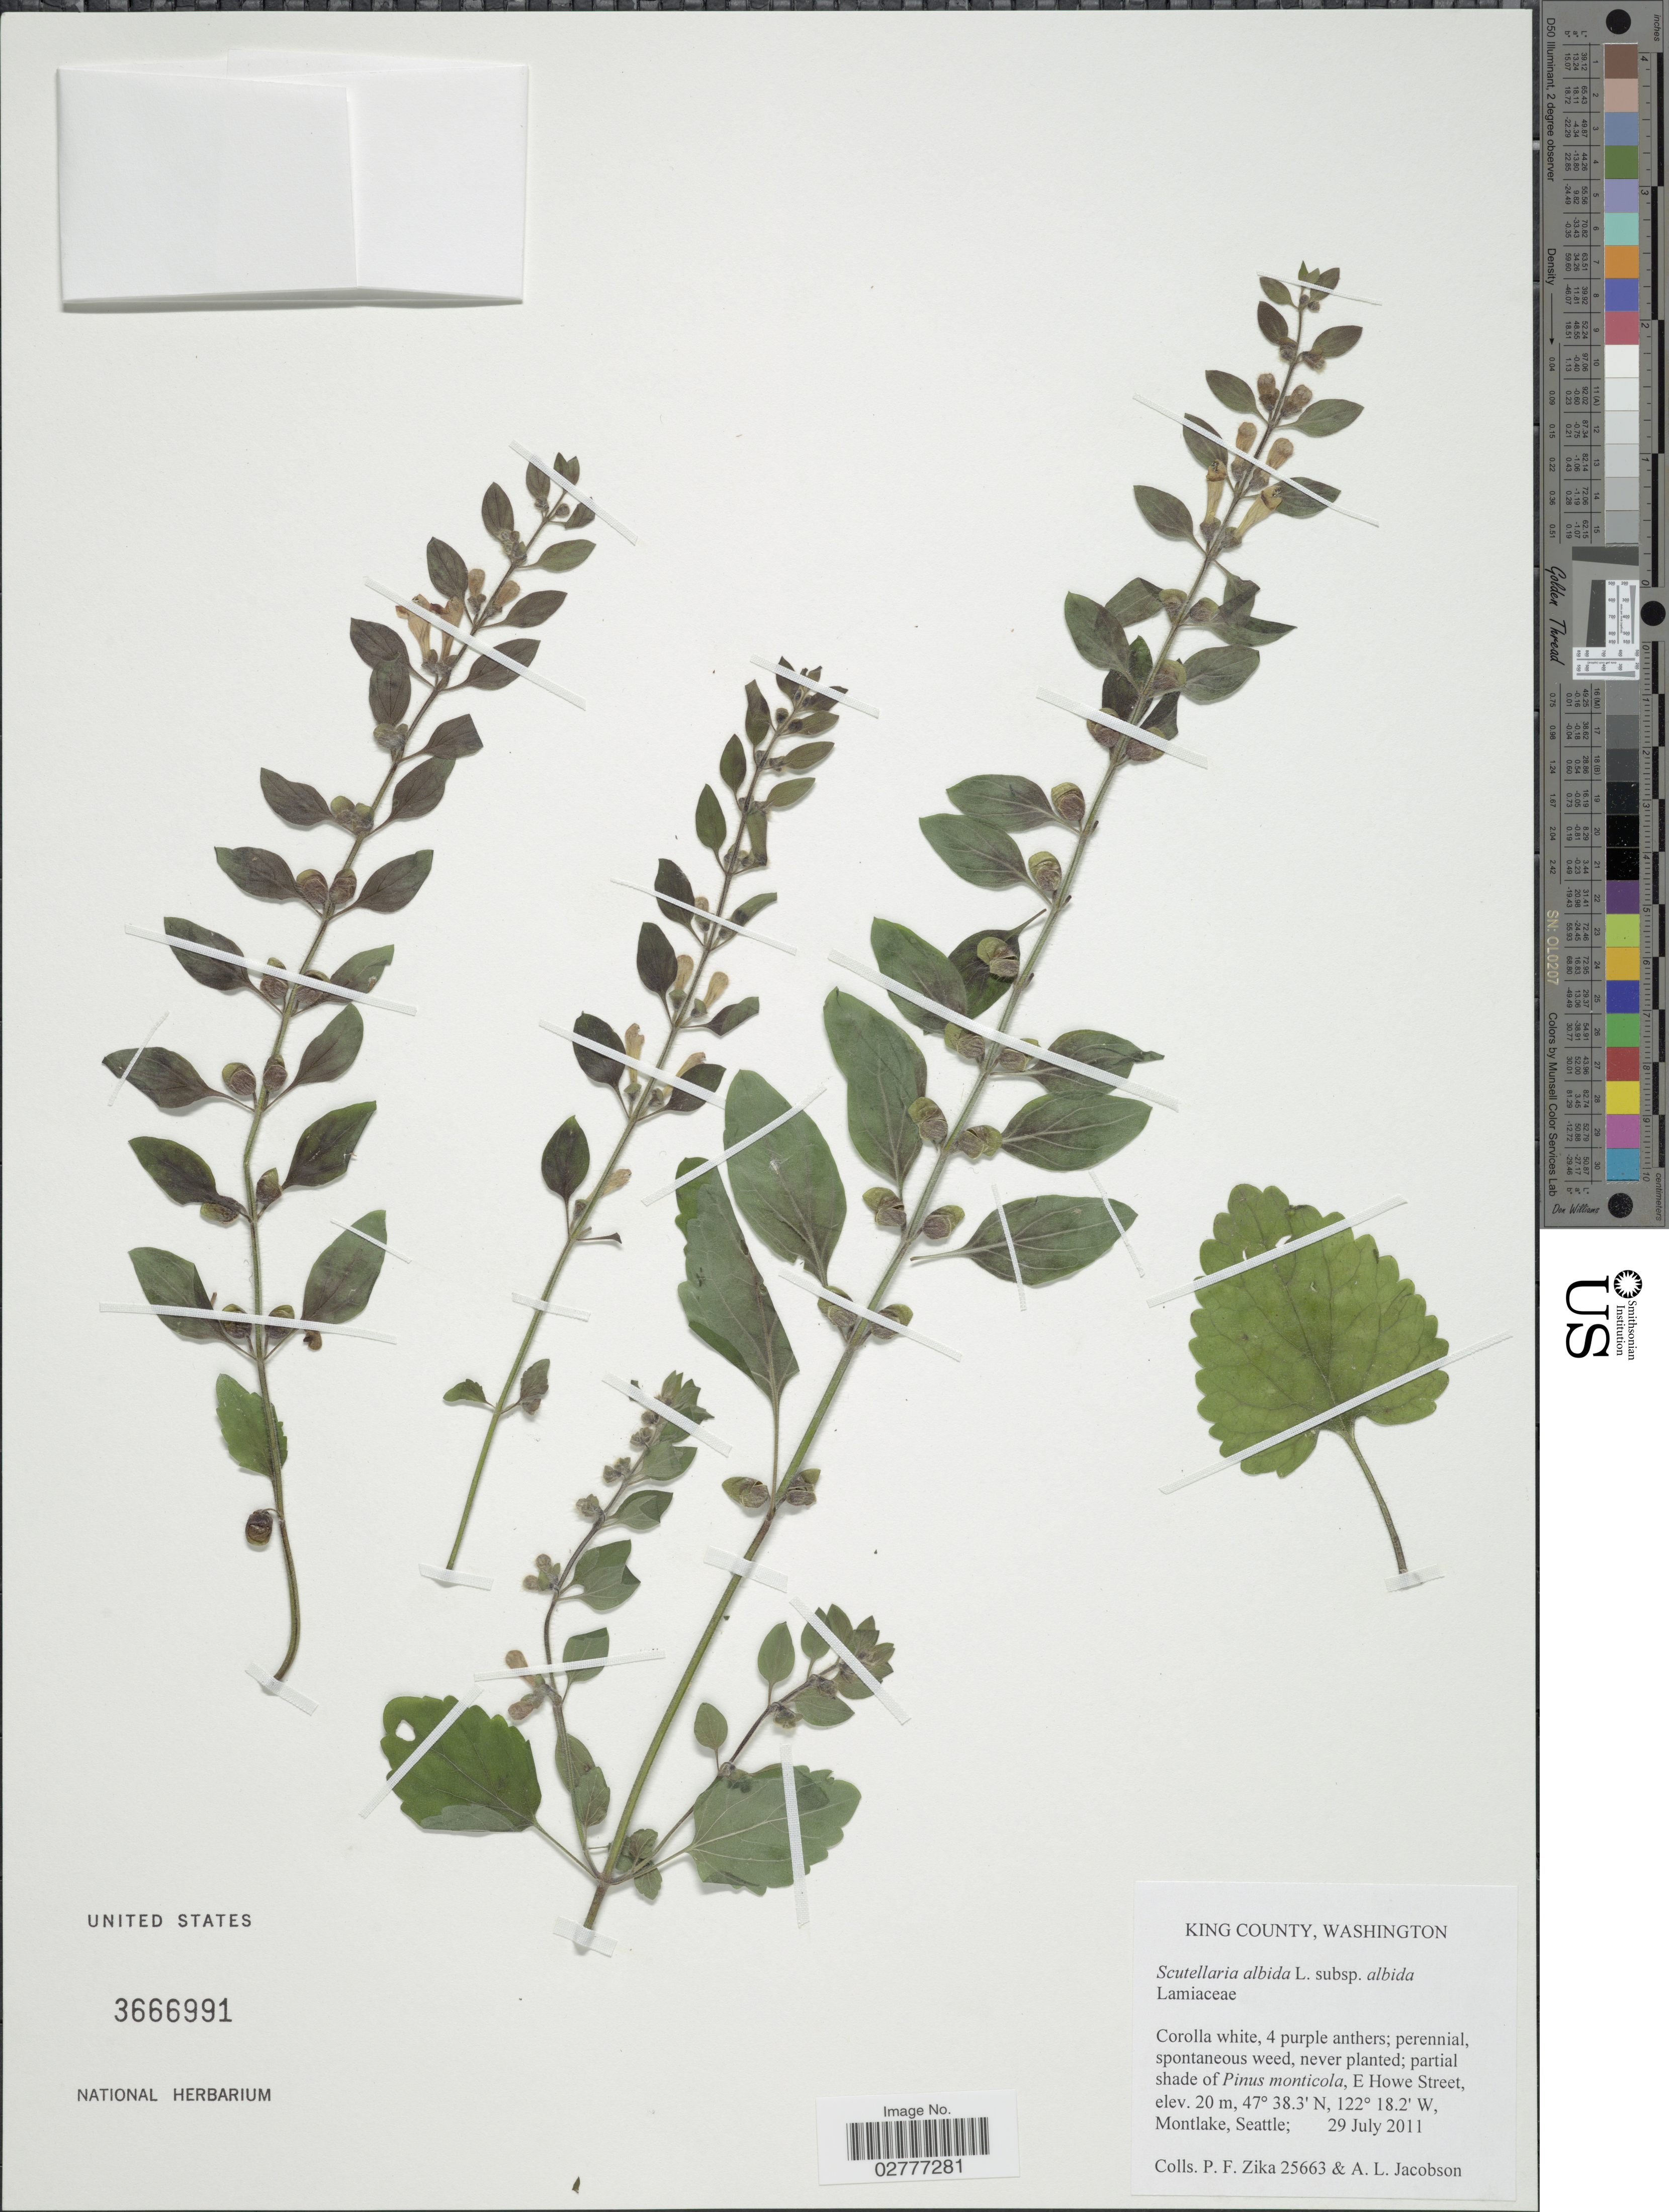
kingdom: Plantae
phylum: Tracheophyta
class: Magnoliopsida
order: Lamiales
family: Lamiaceae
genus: Scutellaria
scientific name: Scutellaria albida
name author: L.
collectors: P. F. Zika & A. Jacobson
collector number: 25663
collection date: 2011-07-29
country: United States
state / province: Washington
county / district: King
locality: King County. E Howe Street, Montlake, Seattle.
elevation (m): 20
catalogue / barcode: US 3666991